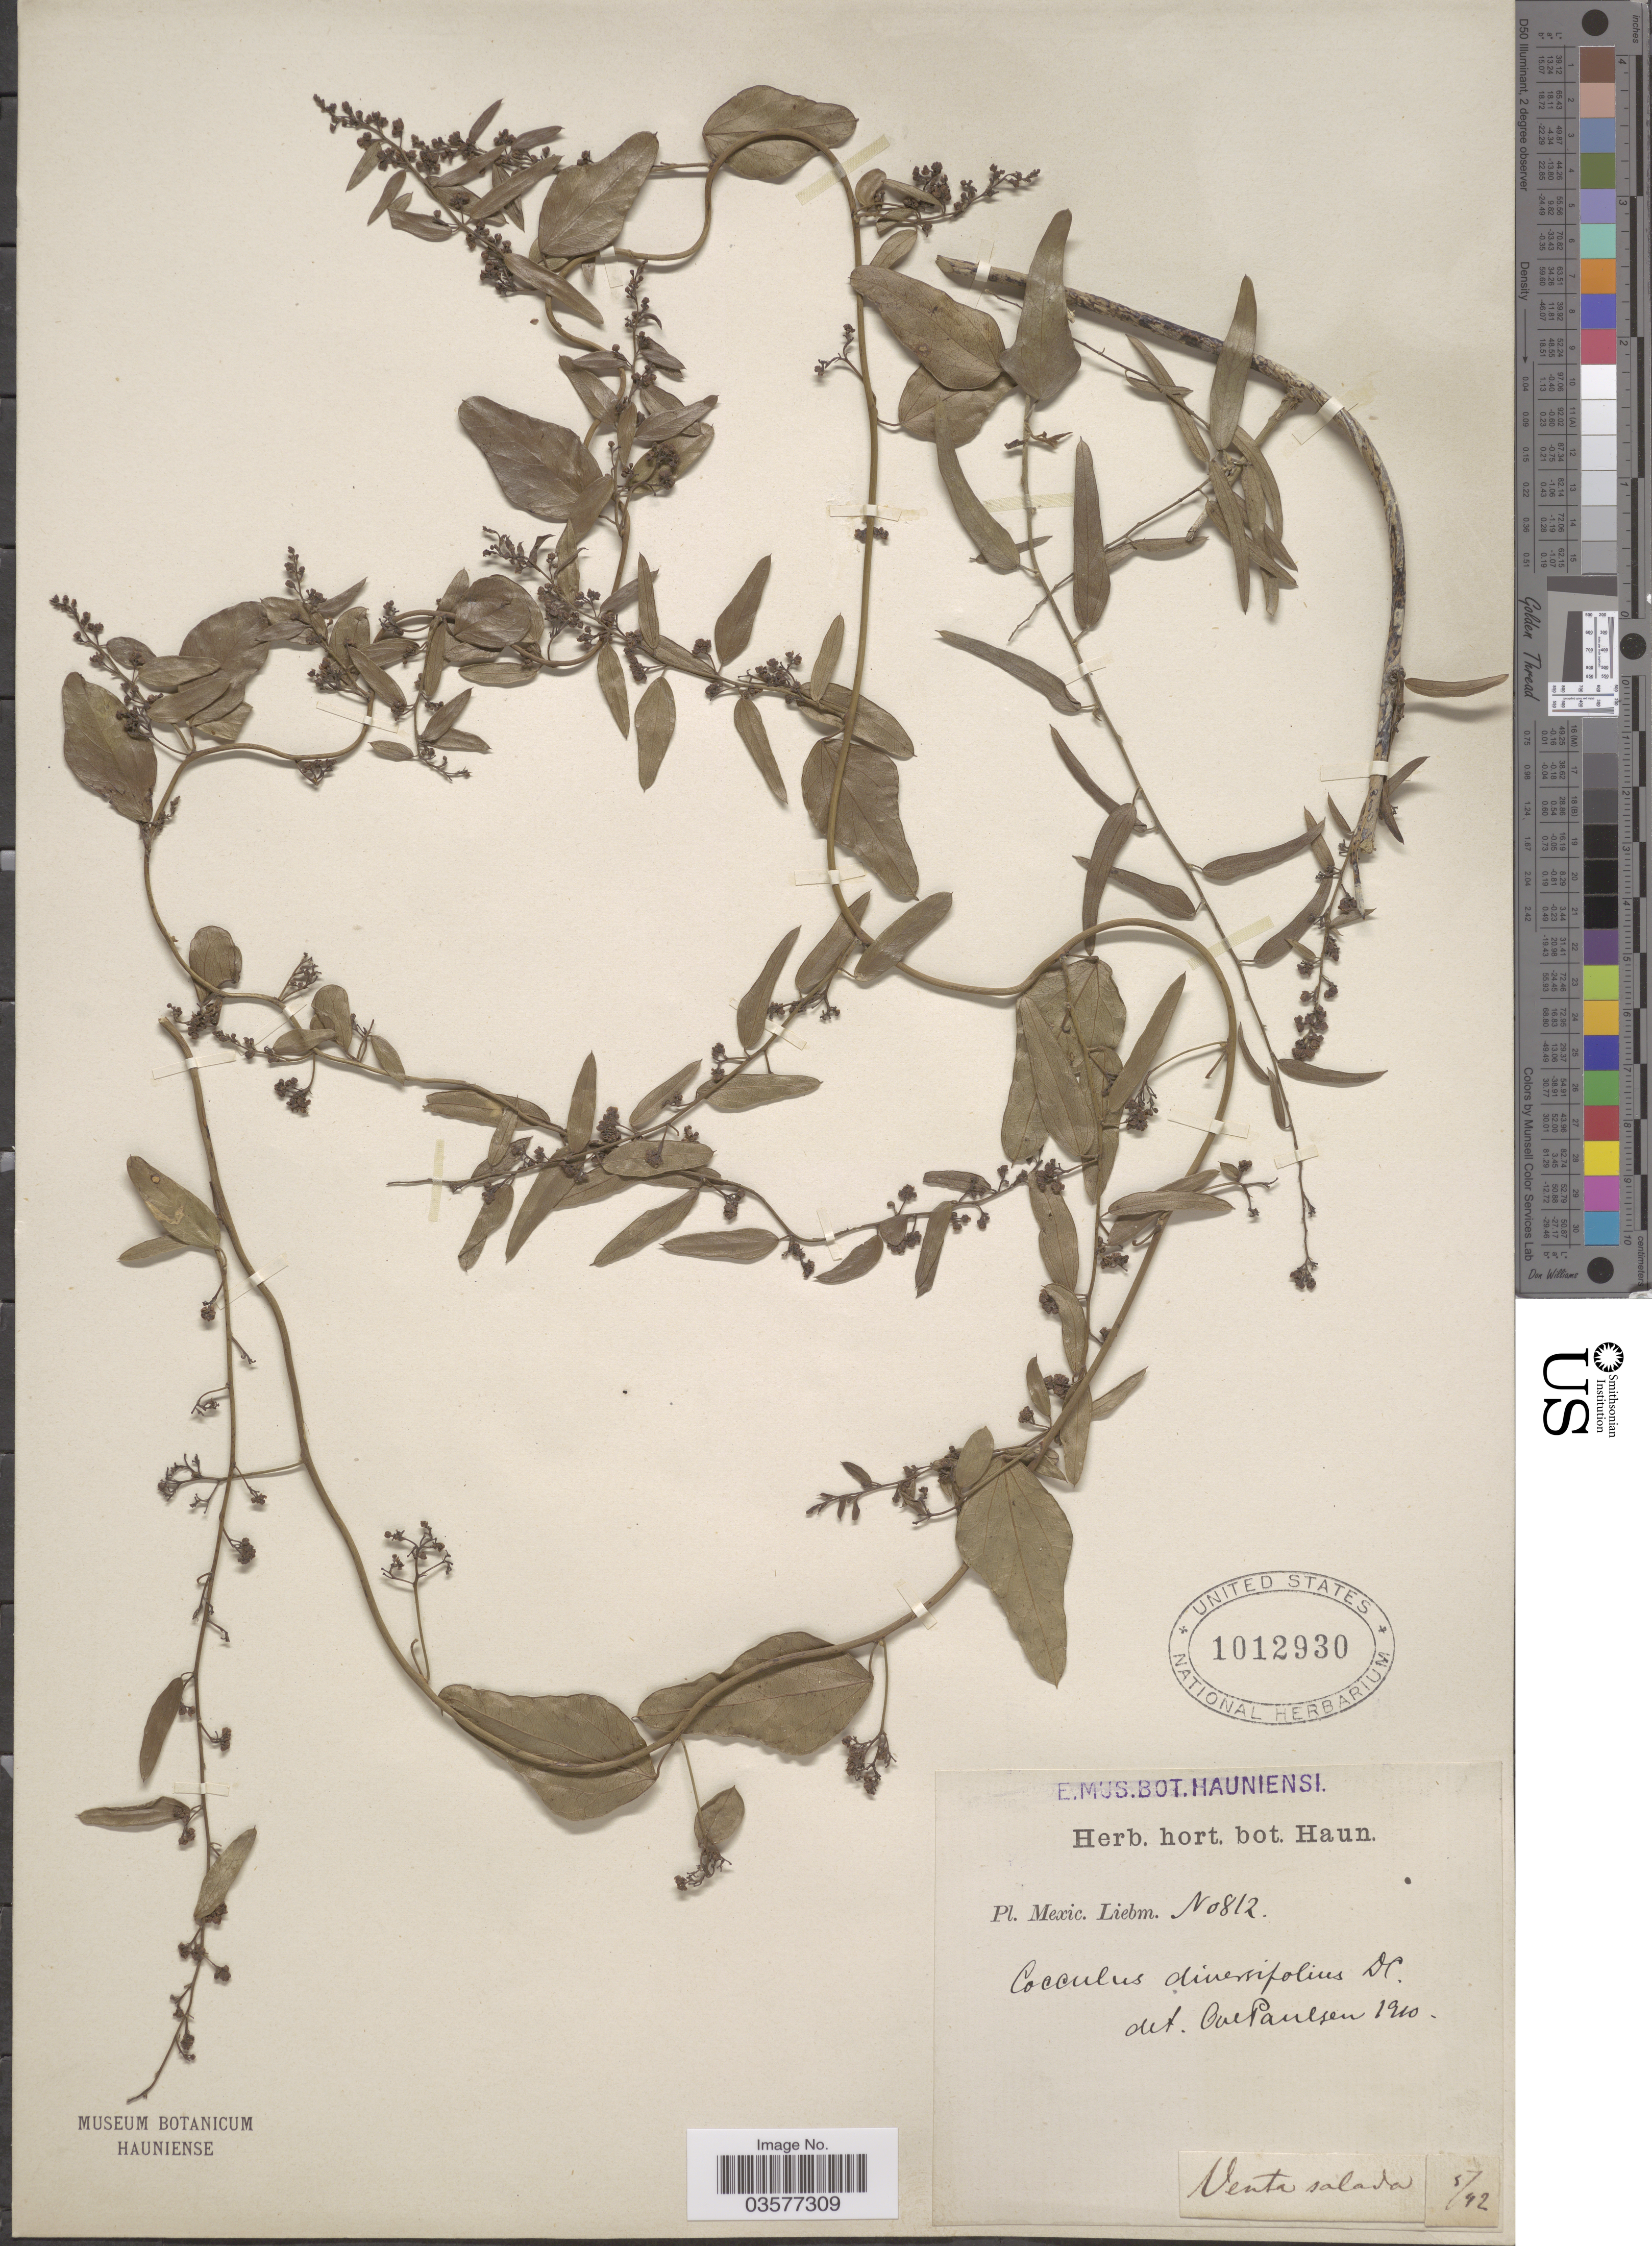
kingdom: Plantae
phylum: Tracheophyta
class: Magnoliopsida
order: Ranunculales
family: Menispermaceae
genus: Cocculus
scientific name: Cocculus diversifolius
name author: DC.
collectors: Liebm.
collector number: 812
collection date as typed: Transcribed d/m/y: /5/92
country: Mexico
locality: Venta Salada [unsure placement]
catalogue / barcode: US 1012930